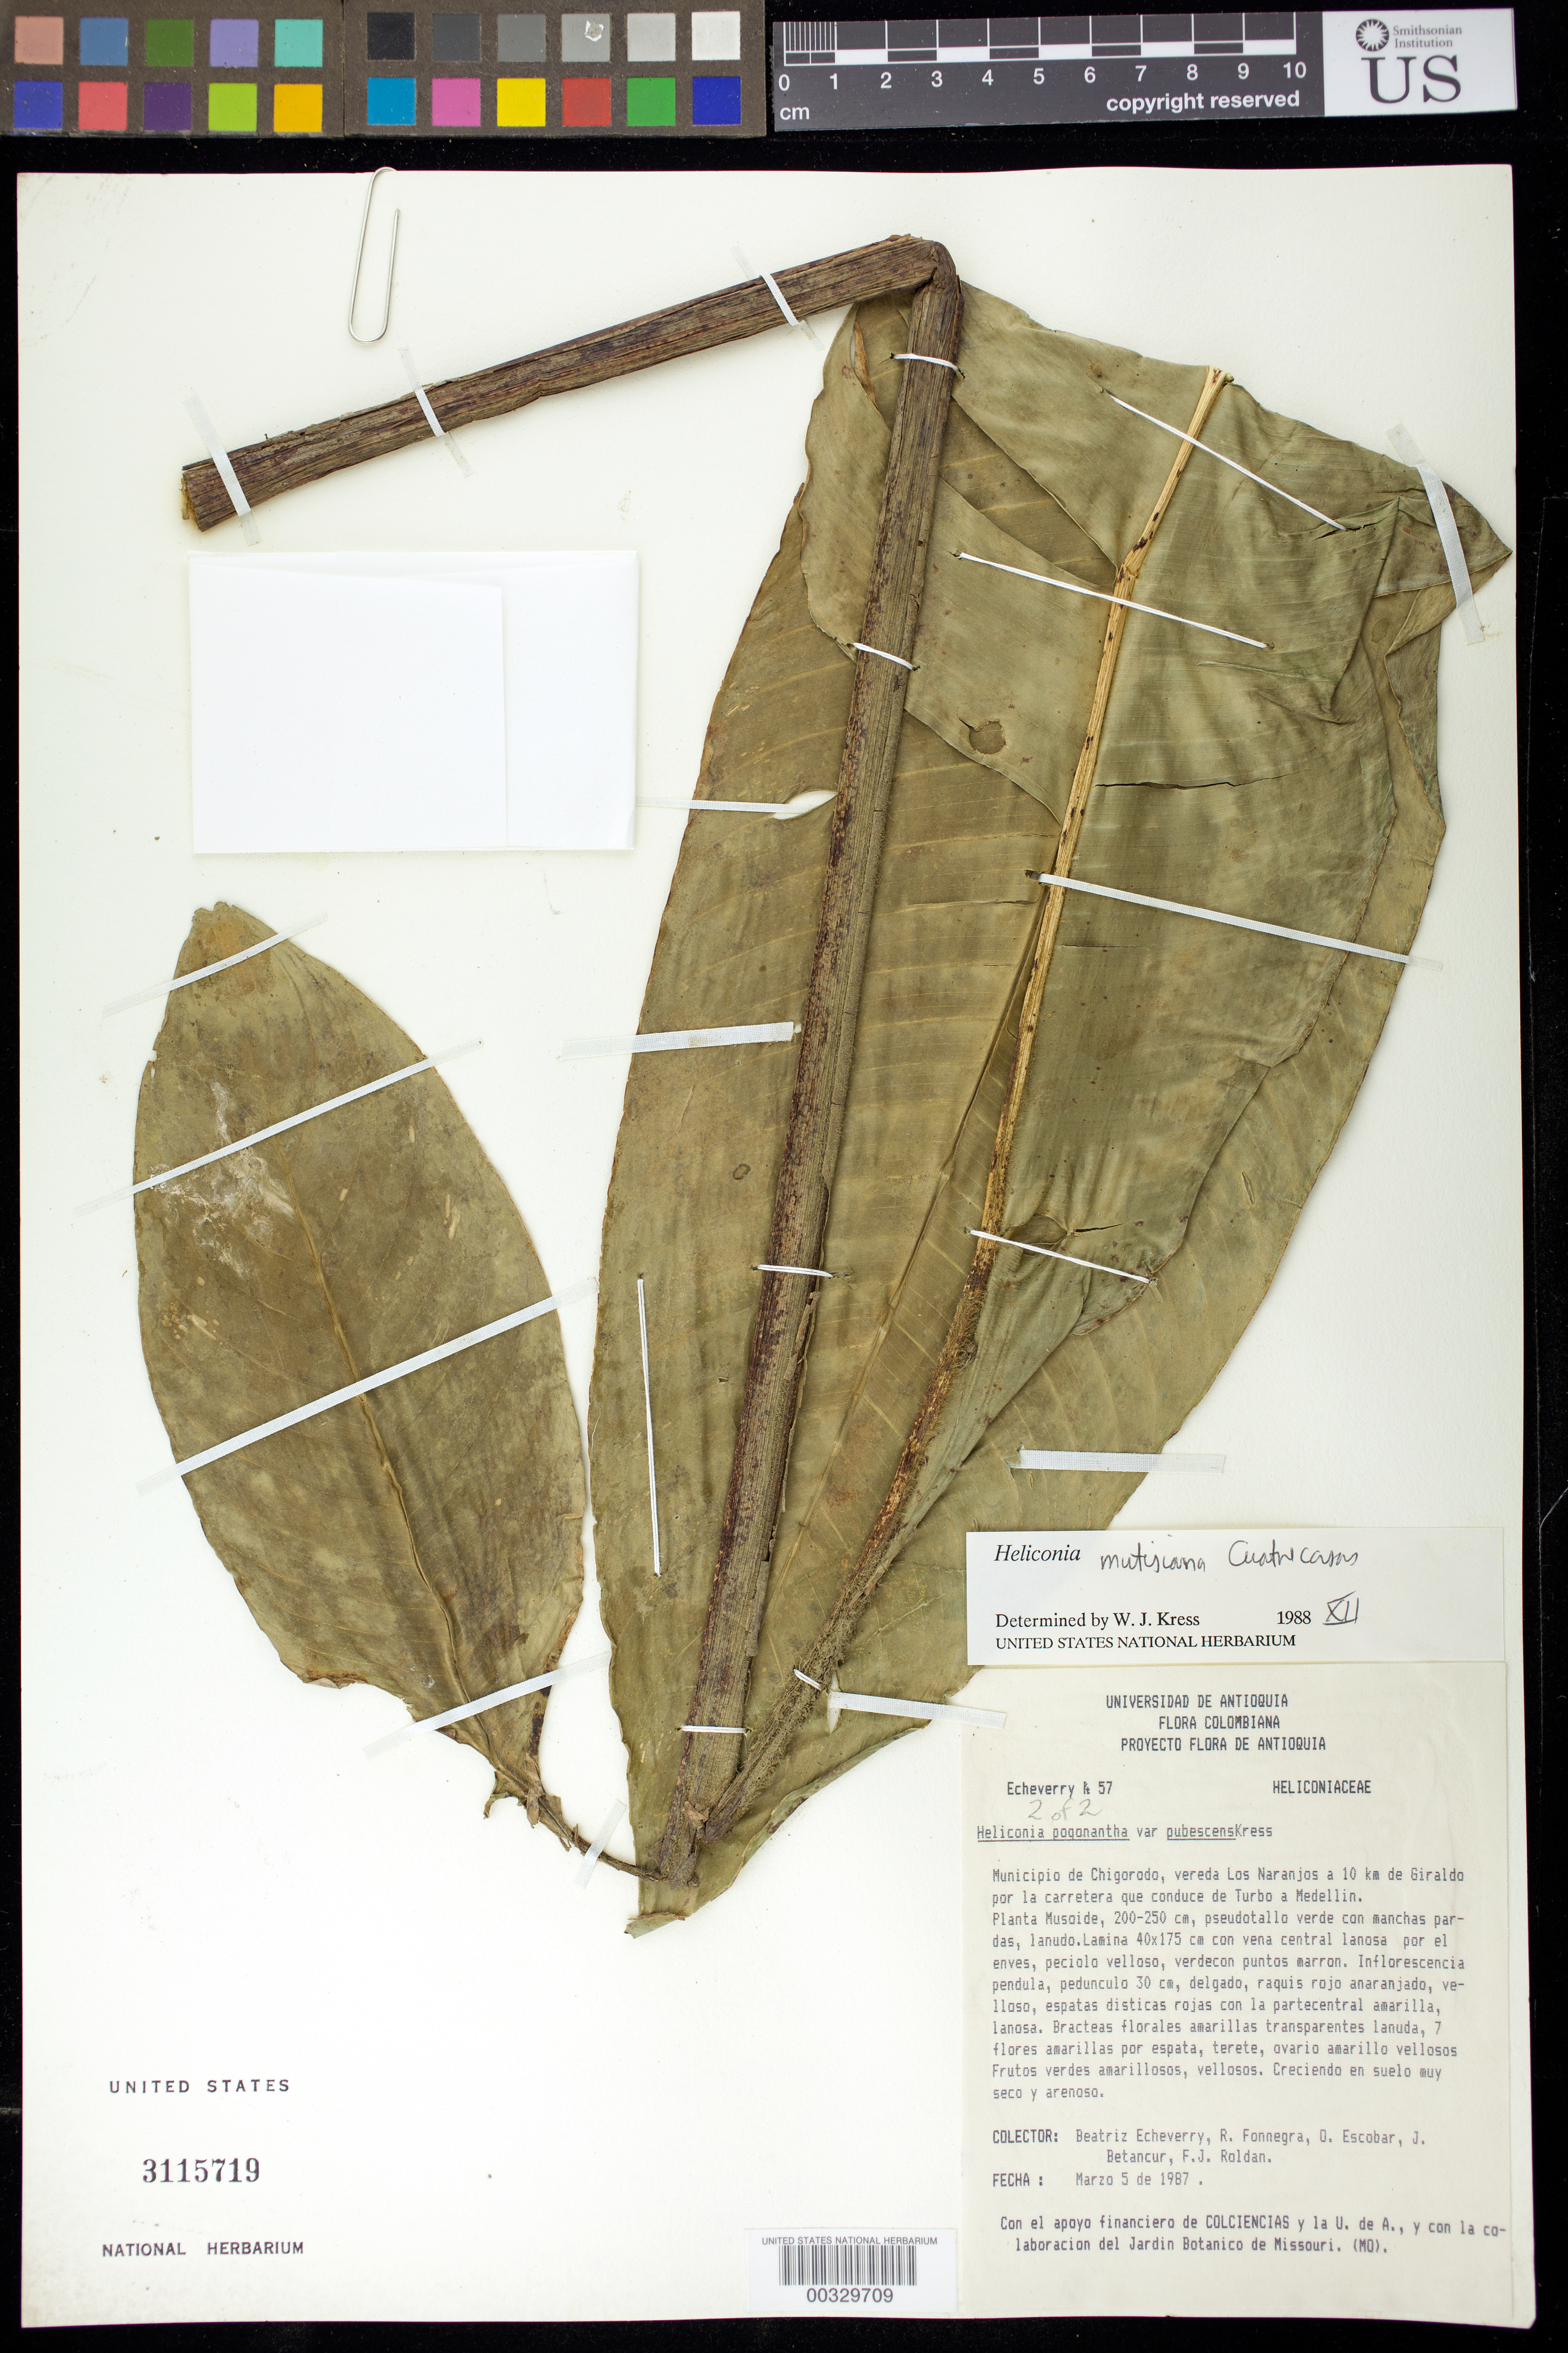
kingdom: Plantae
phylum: Tracheophyta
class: Liliopsida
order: Zingiberales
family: Heliconiaceae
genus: Heliconia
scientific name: Heliconia mutisiana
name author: Cuatrec.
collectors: B. Echeverry, R. Fonnegra G., O. D. Escobar, J. C. Betancur & F. J. Roldán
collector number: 57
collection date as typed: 05 Mar 1987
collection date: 1987-03-05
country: Colombia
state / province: Antioquia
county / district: Chigorodó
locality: Mun of CHigordo, Vereda los Naranjos to 10 km from Giraldo by highway from Turbo to Medellin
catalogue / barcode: US 3115719